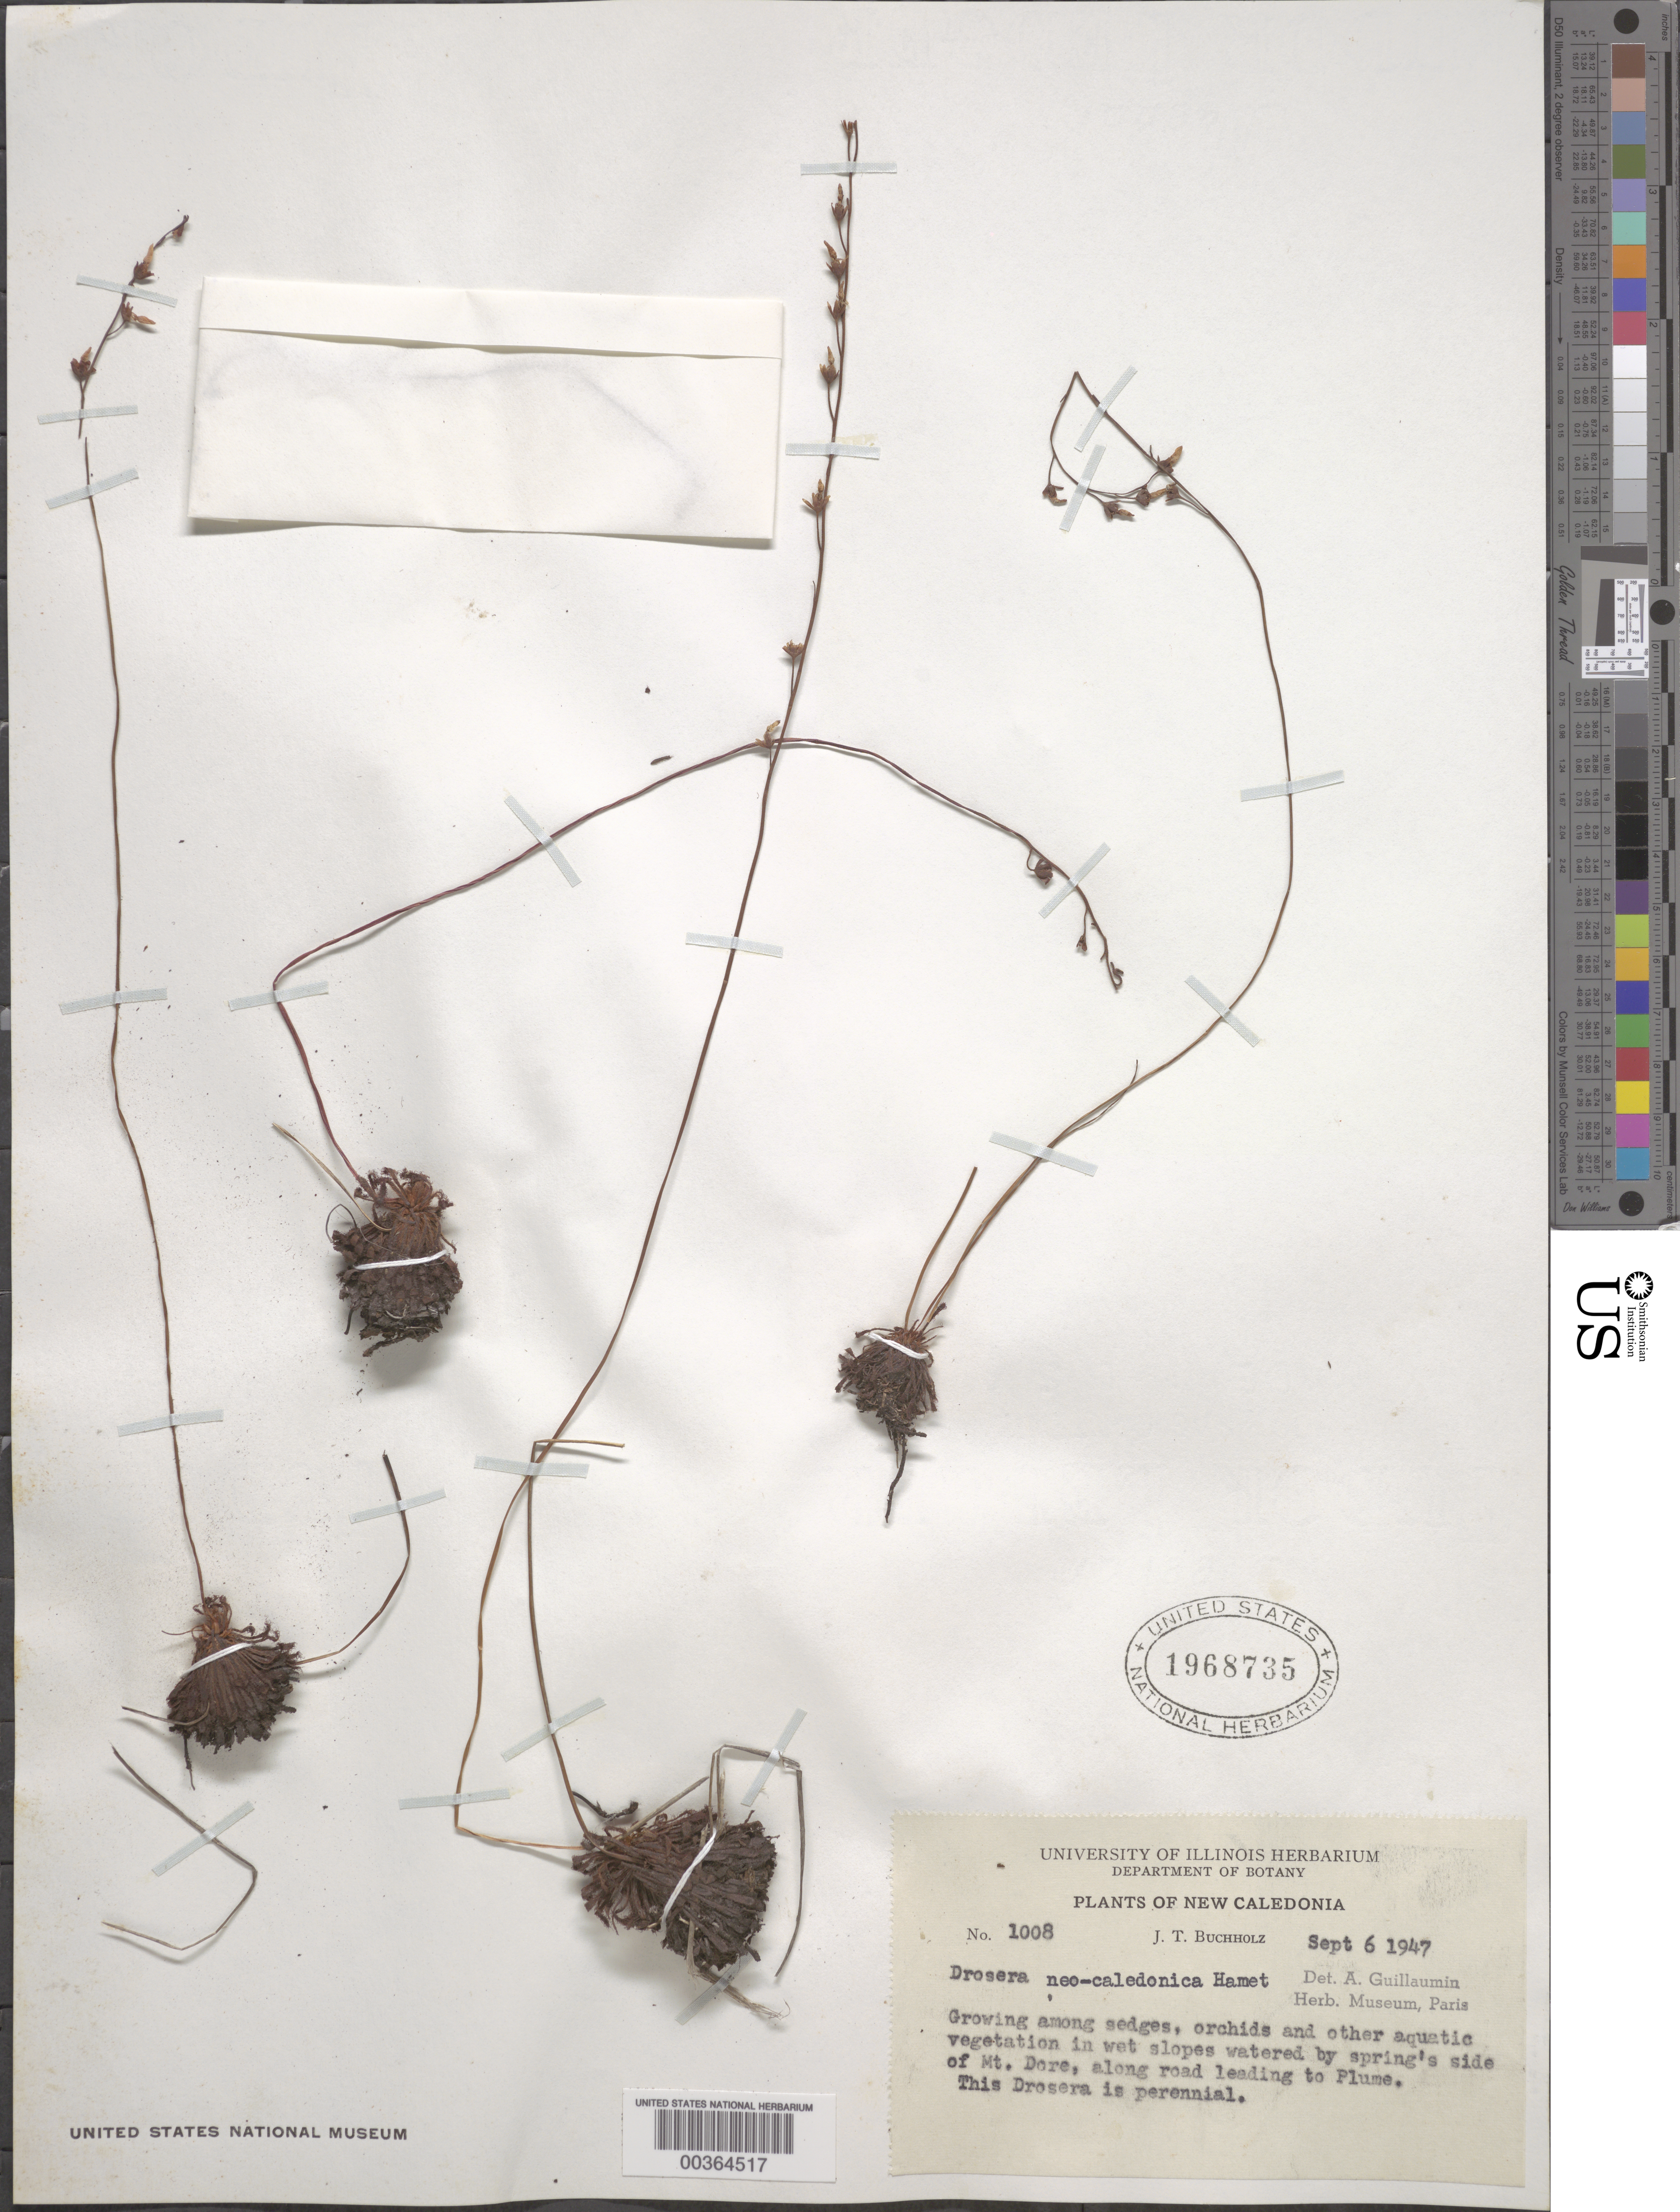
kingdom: Plantae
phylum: Tracheophyta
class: Magnoliopsida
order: Caryophyllales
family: Droseraceae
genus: Drosera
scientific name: Drosera neocaledonica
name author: Raym.-Hamet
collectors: J. T. Buchholz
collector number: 1008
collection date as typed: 06 Sep 1947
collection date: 1947-09-06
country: New Caledonia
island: New Caledonia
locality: Side of mt. dore, along road leading to plume.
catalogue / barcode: US 1968735